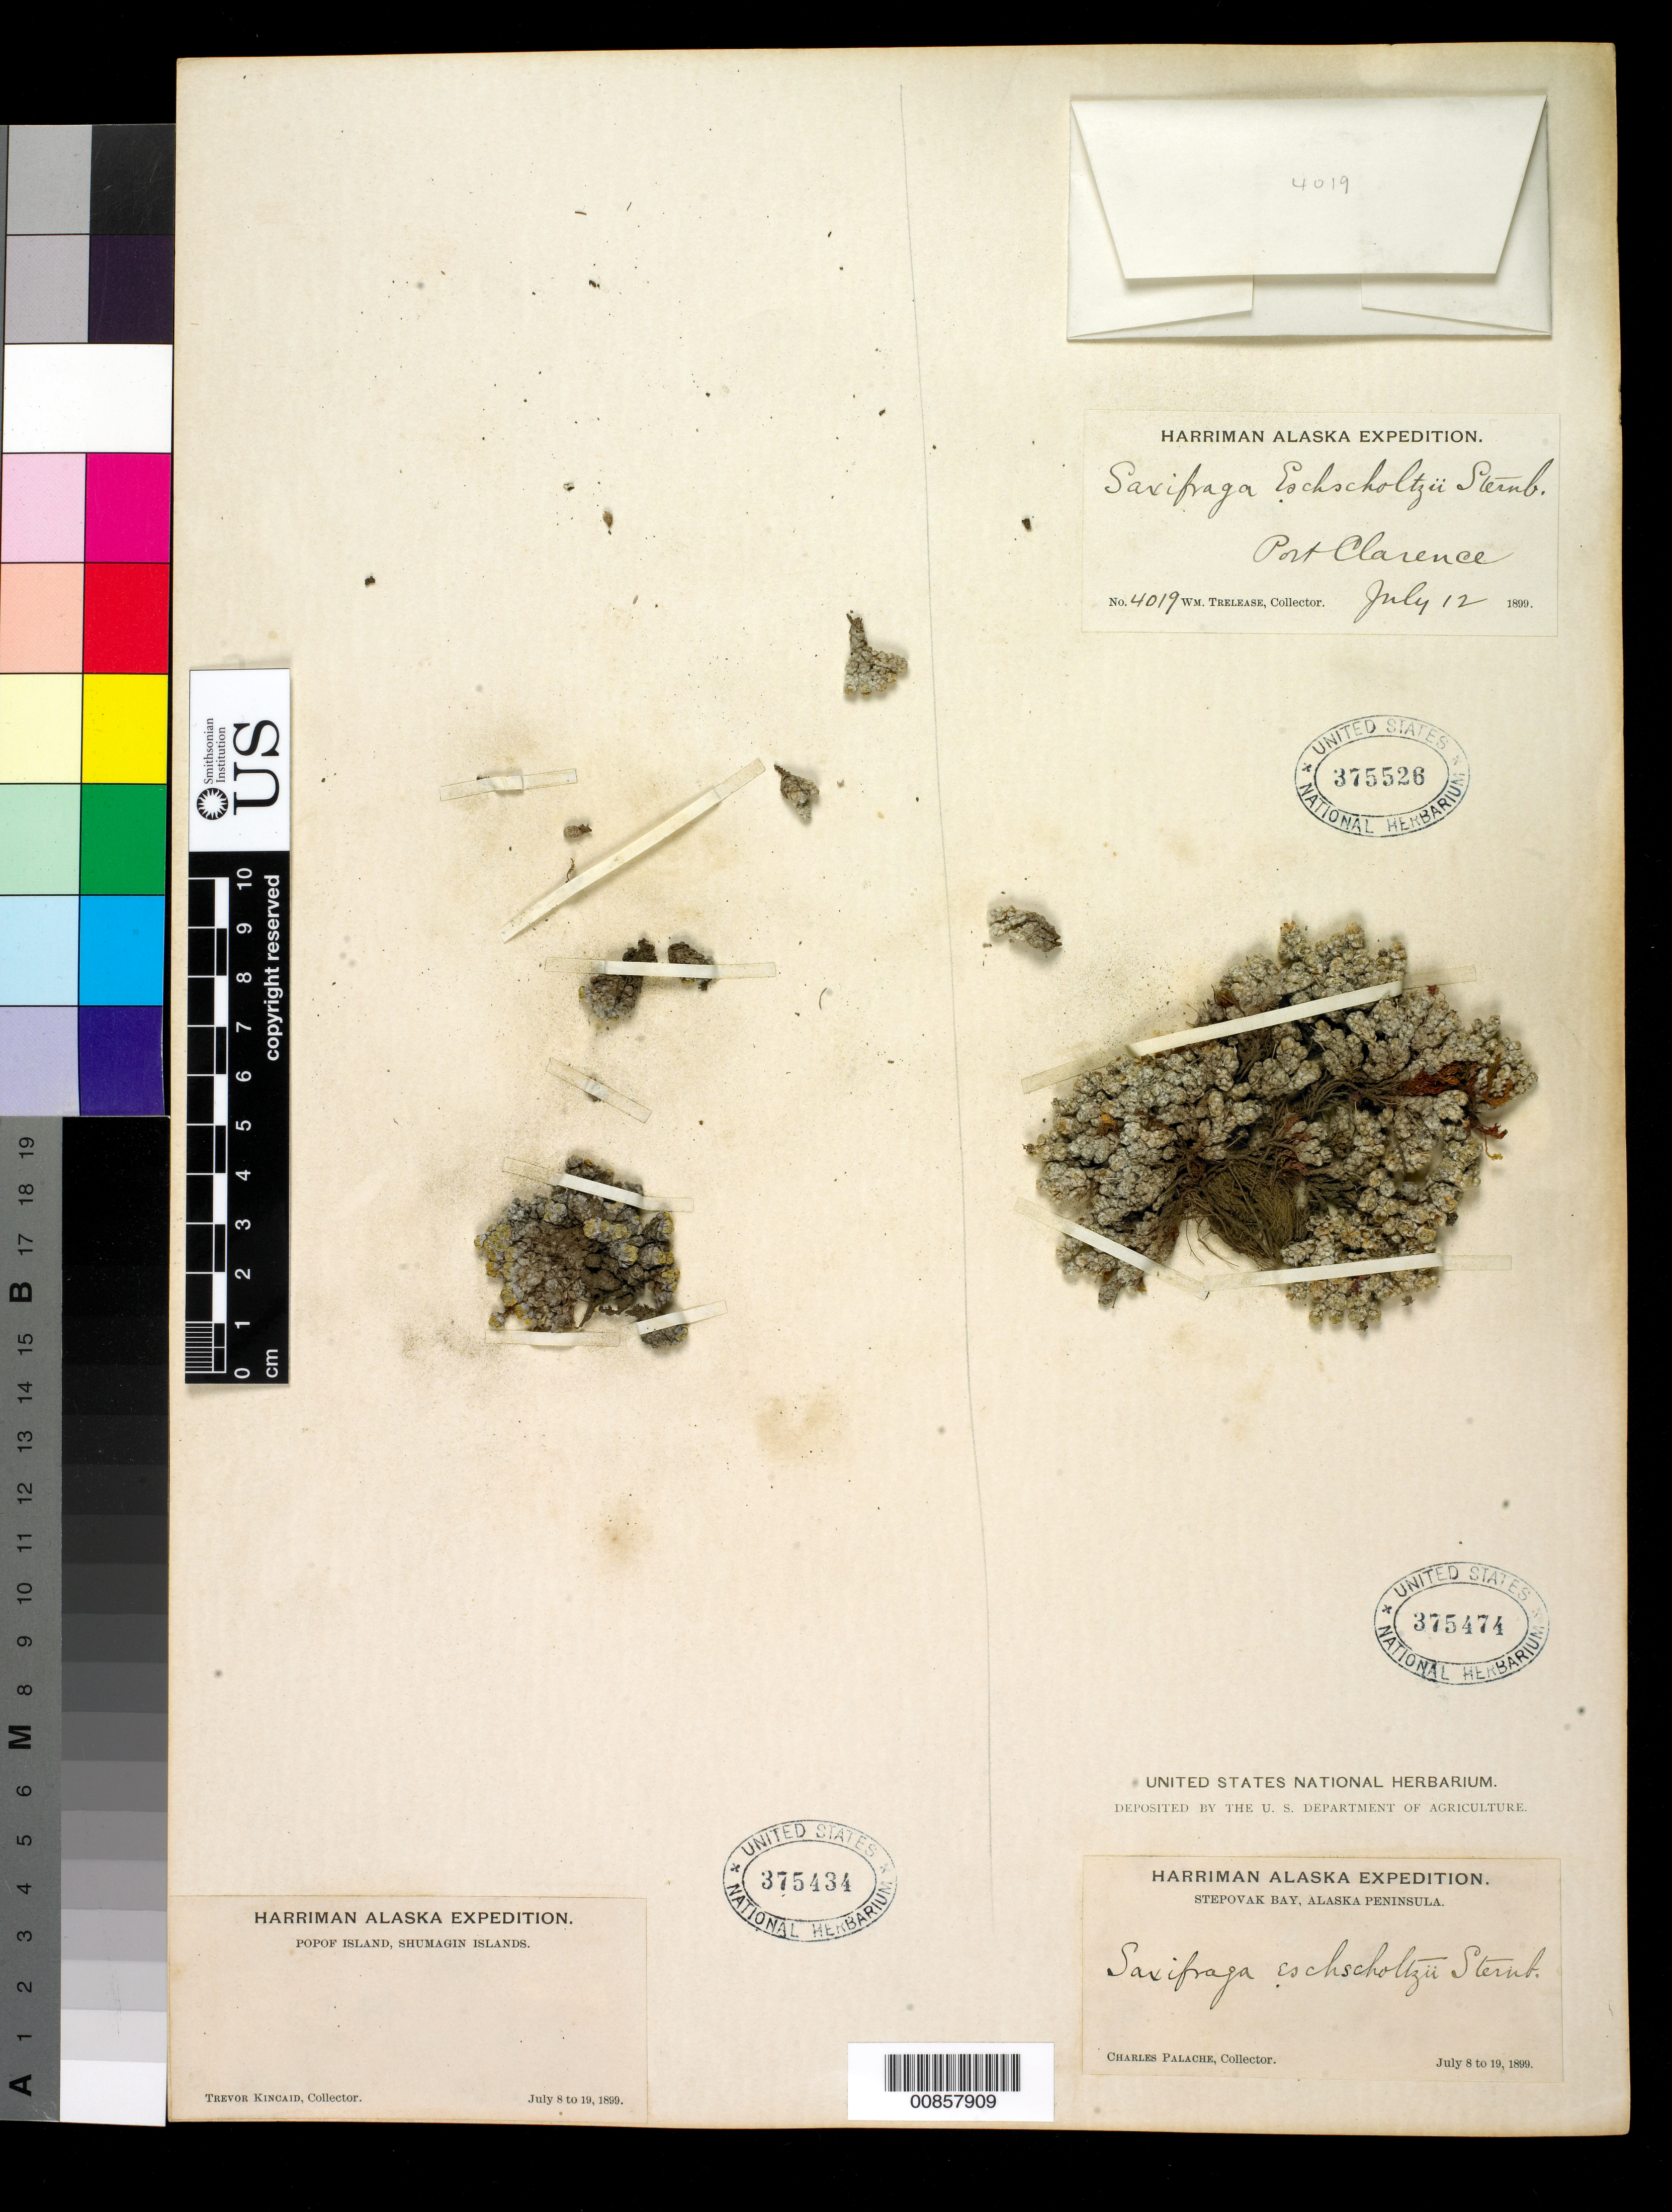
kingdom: Plantae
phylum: Tracheophyta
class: Magnoliopsida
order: Saxifragales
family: Saxifragaceae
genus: Saxifraga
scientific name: Saxifraga eschscholtzii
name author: Sternb.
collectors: C. Palache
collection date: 1899-07-08/1899-07-18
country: United States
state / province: Alaska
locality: Stepovak Bay, Alaska Peninsula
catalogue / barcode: US 375474